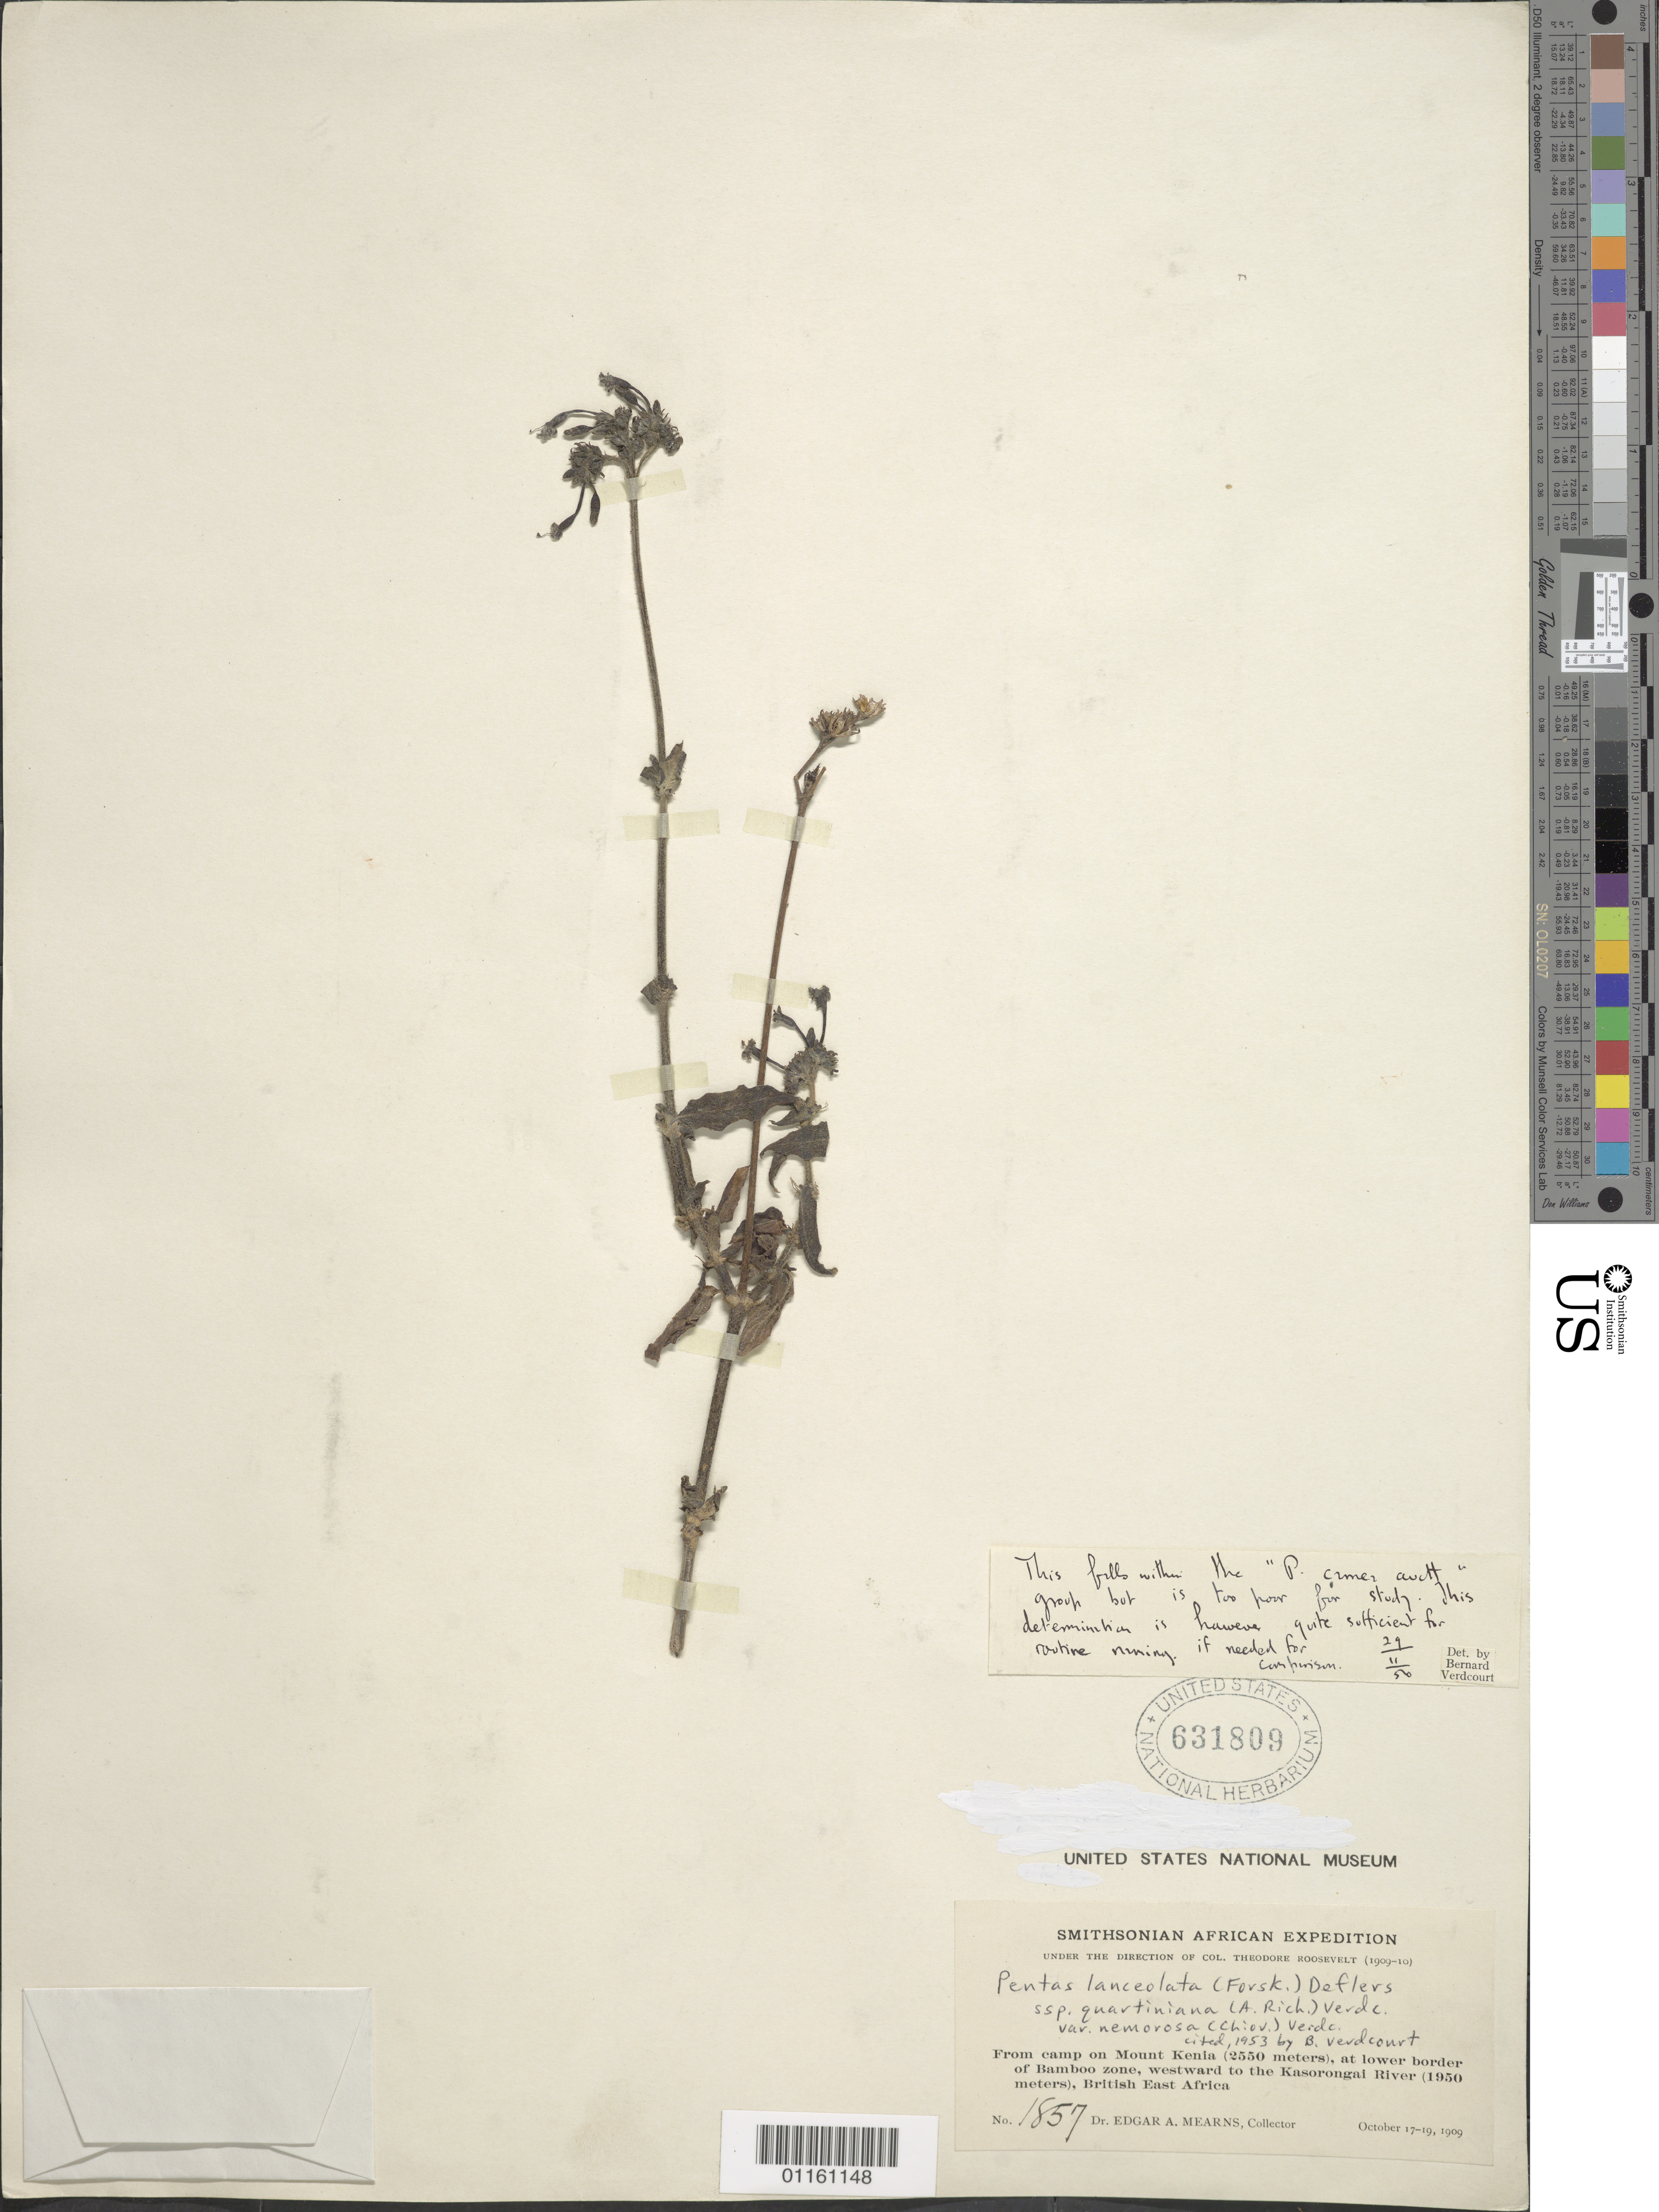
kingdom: Plantae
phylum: Tracheophyta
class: Magnoliopsida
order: Gentianales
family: Rubiaceae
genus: Pentas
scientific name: Pentas lanceolata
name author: (Forssk.) Deflers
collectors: E. A. Mearns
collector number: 1857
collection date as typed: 17 Oct 1909 to 19 Oct 1909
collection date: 1909-10-17/1909-10-19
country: Kenya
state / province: Nyeri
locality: From camp on Mount Kenya, at lower border of Bamboo zone, westward to the Kasorongai river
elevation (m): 1950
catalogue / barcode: US 631809